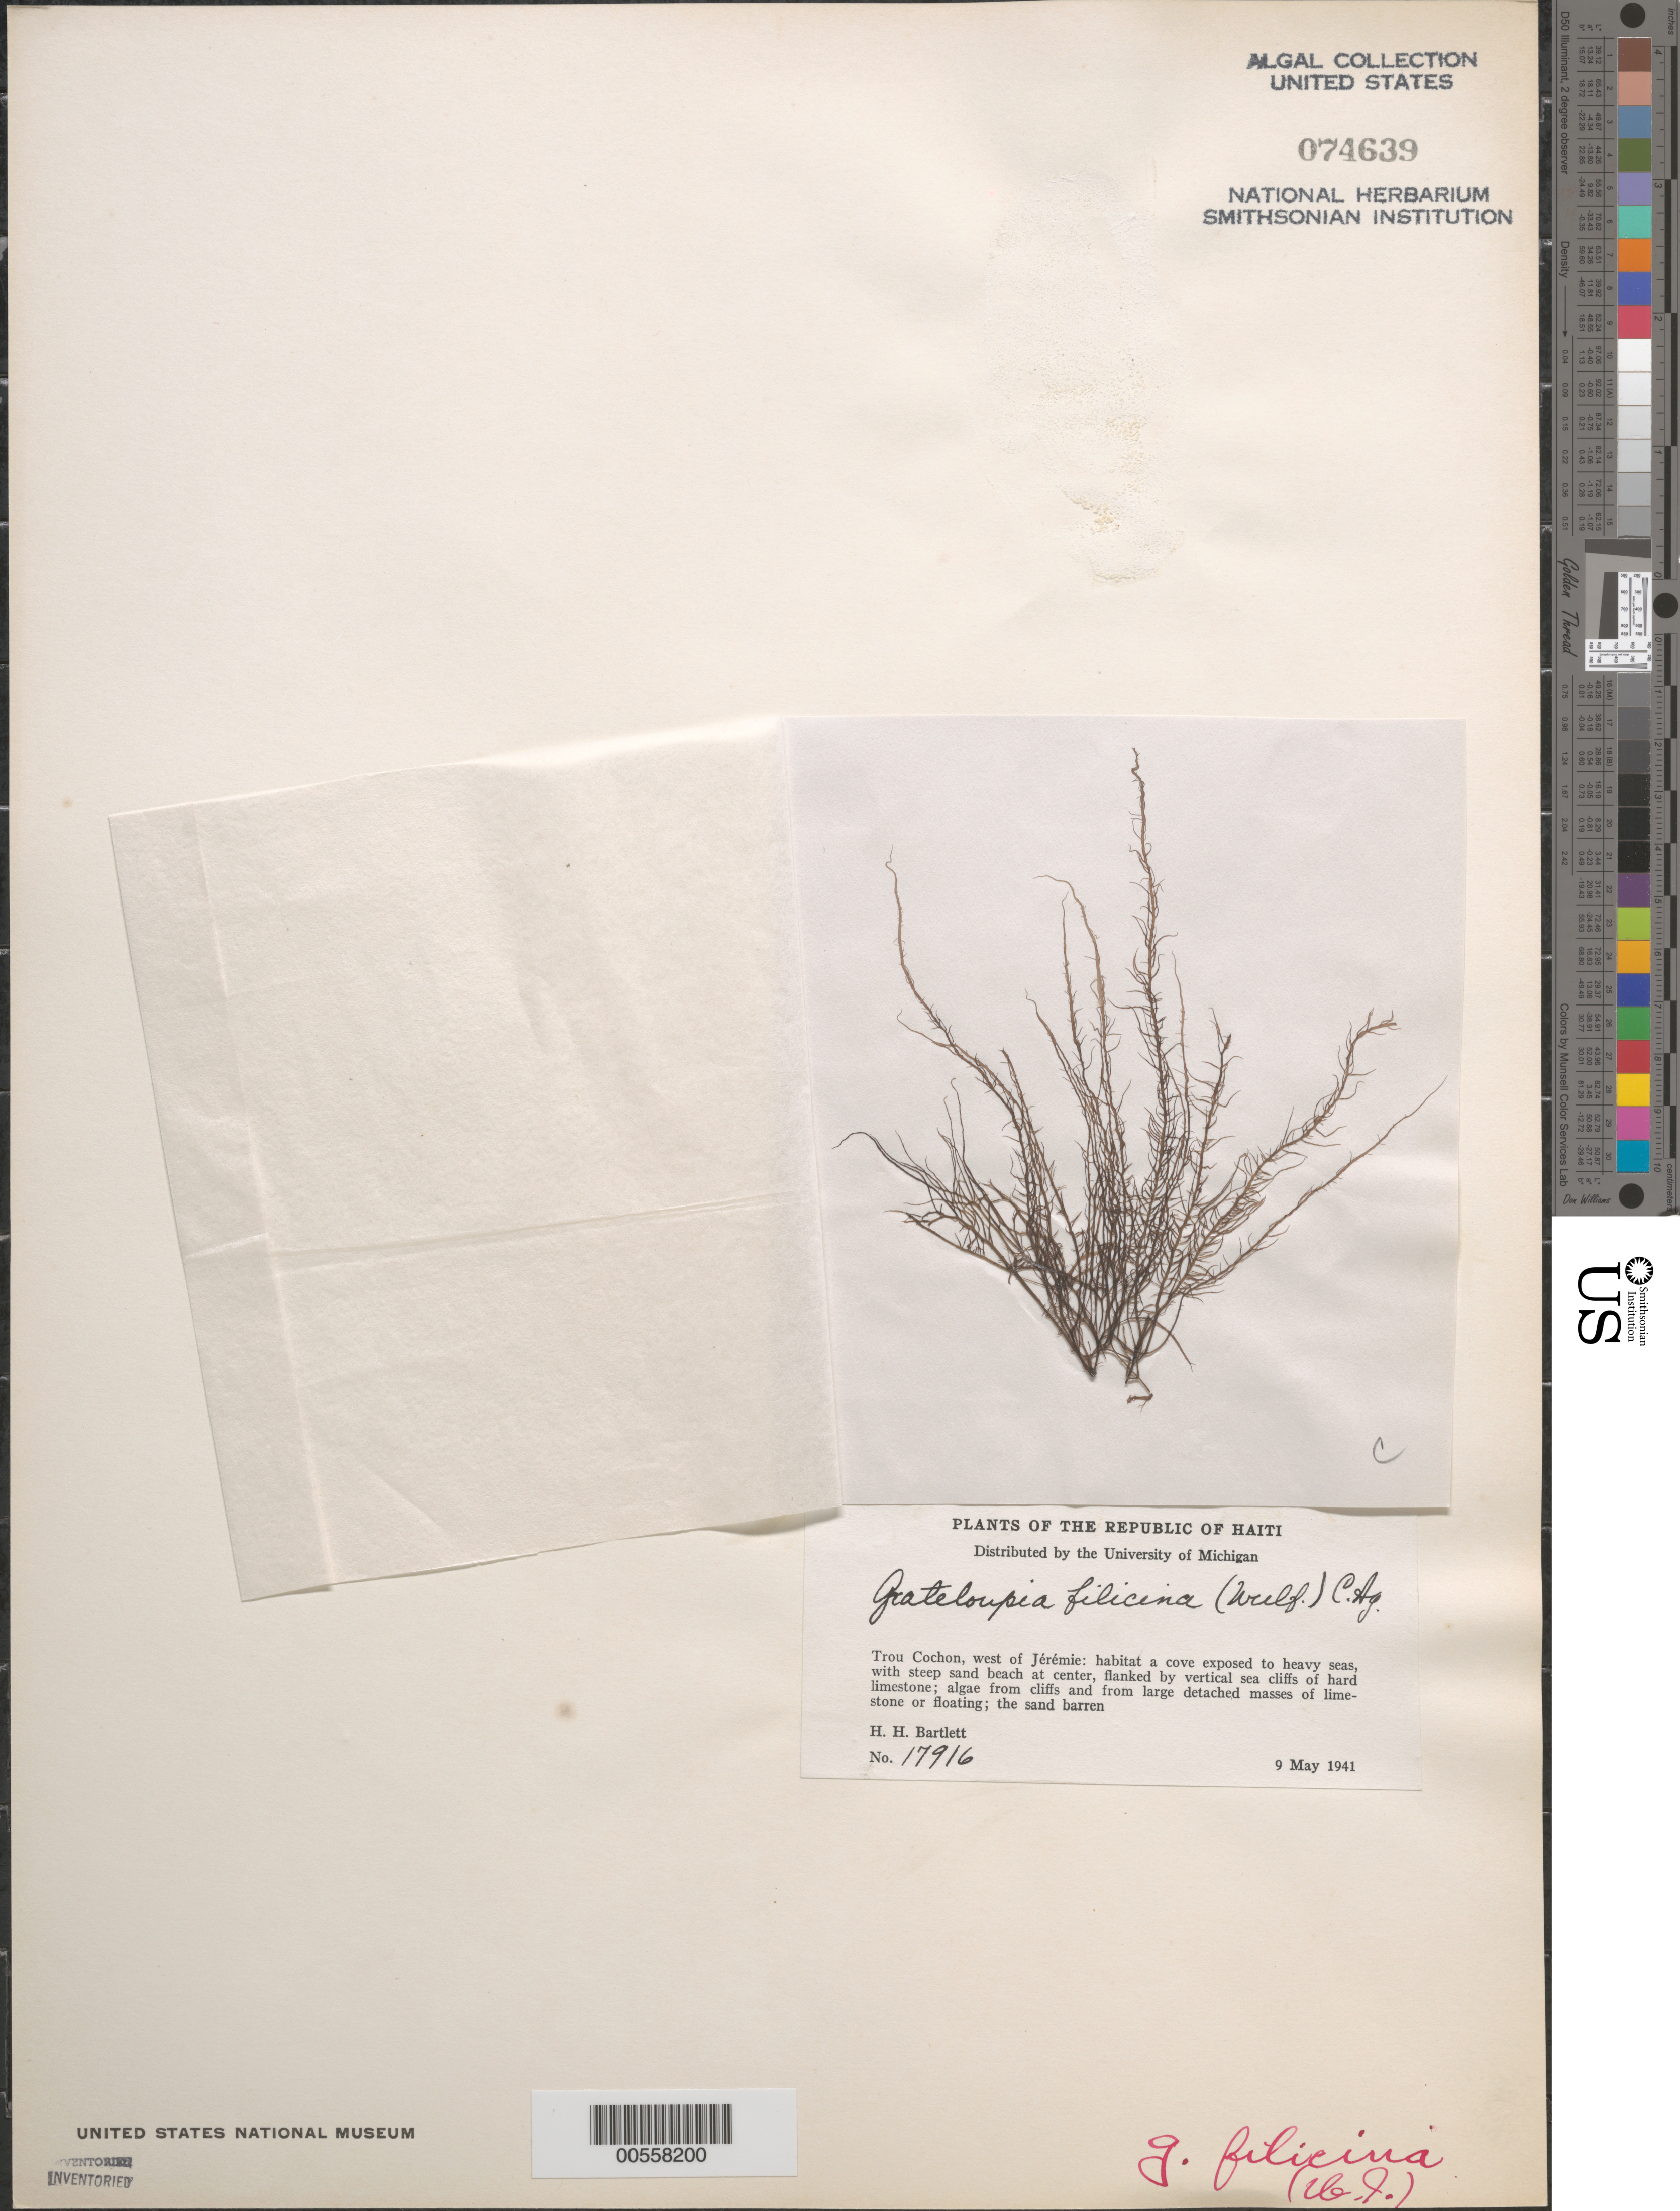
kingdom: Plantae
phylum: Rhodophyta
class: Florideophyceae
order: Halymeniales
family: Halymeniaceae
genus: Grateloupia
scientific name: Grateloupia filicina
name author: (J.V.Lamouroux) C. Agardh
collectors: H. H. Bartlett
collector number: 17916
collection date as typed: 09 May 1941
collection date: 1941-05-09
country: Haiti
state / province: Sud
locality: Trou Cochon, west of Jeremie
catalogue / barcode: US 74639